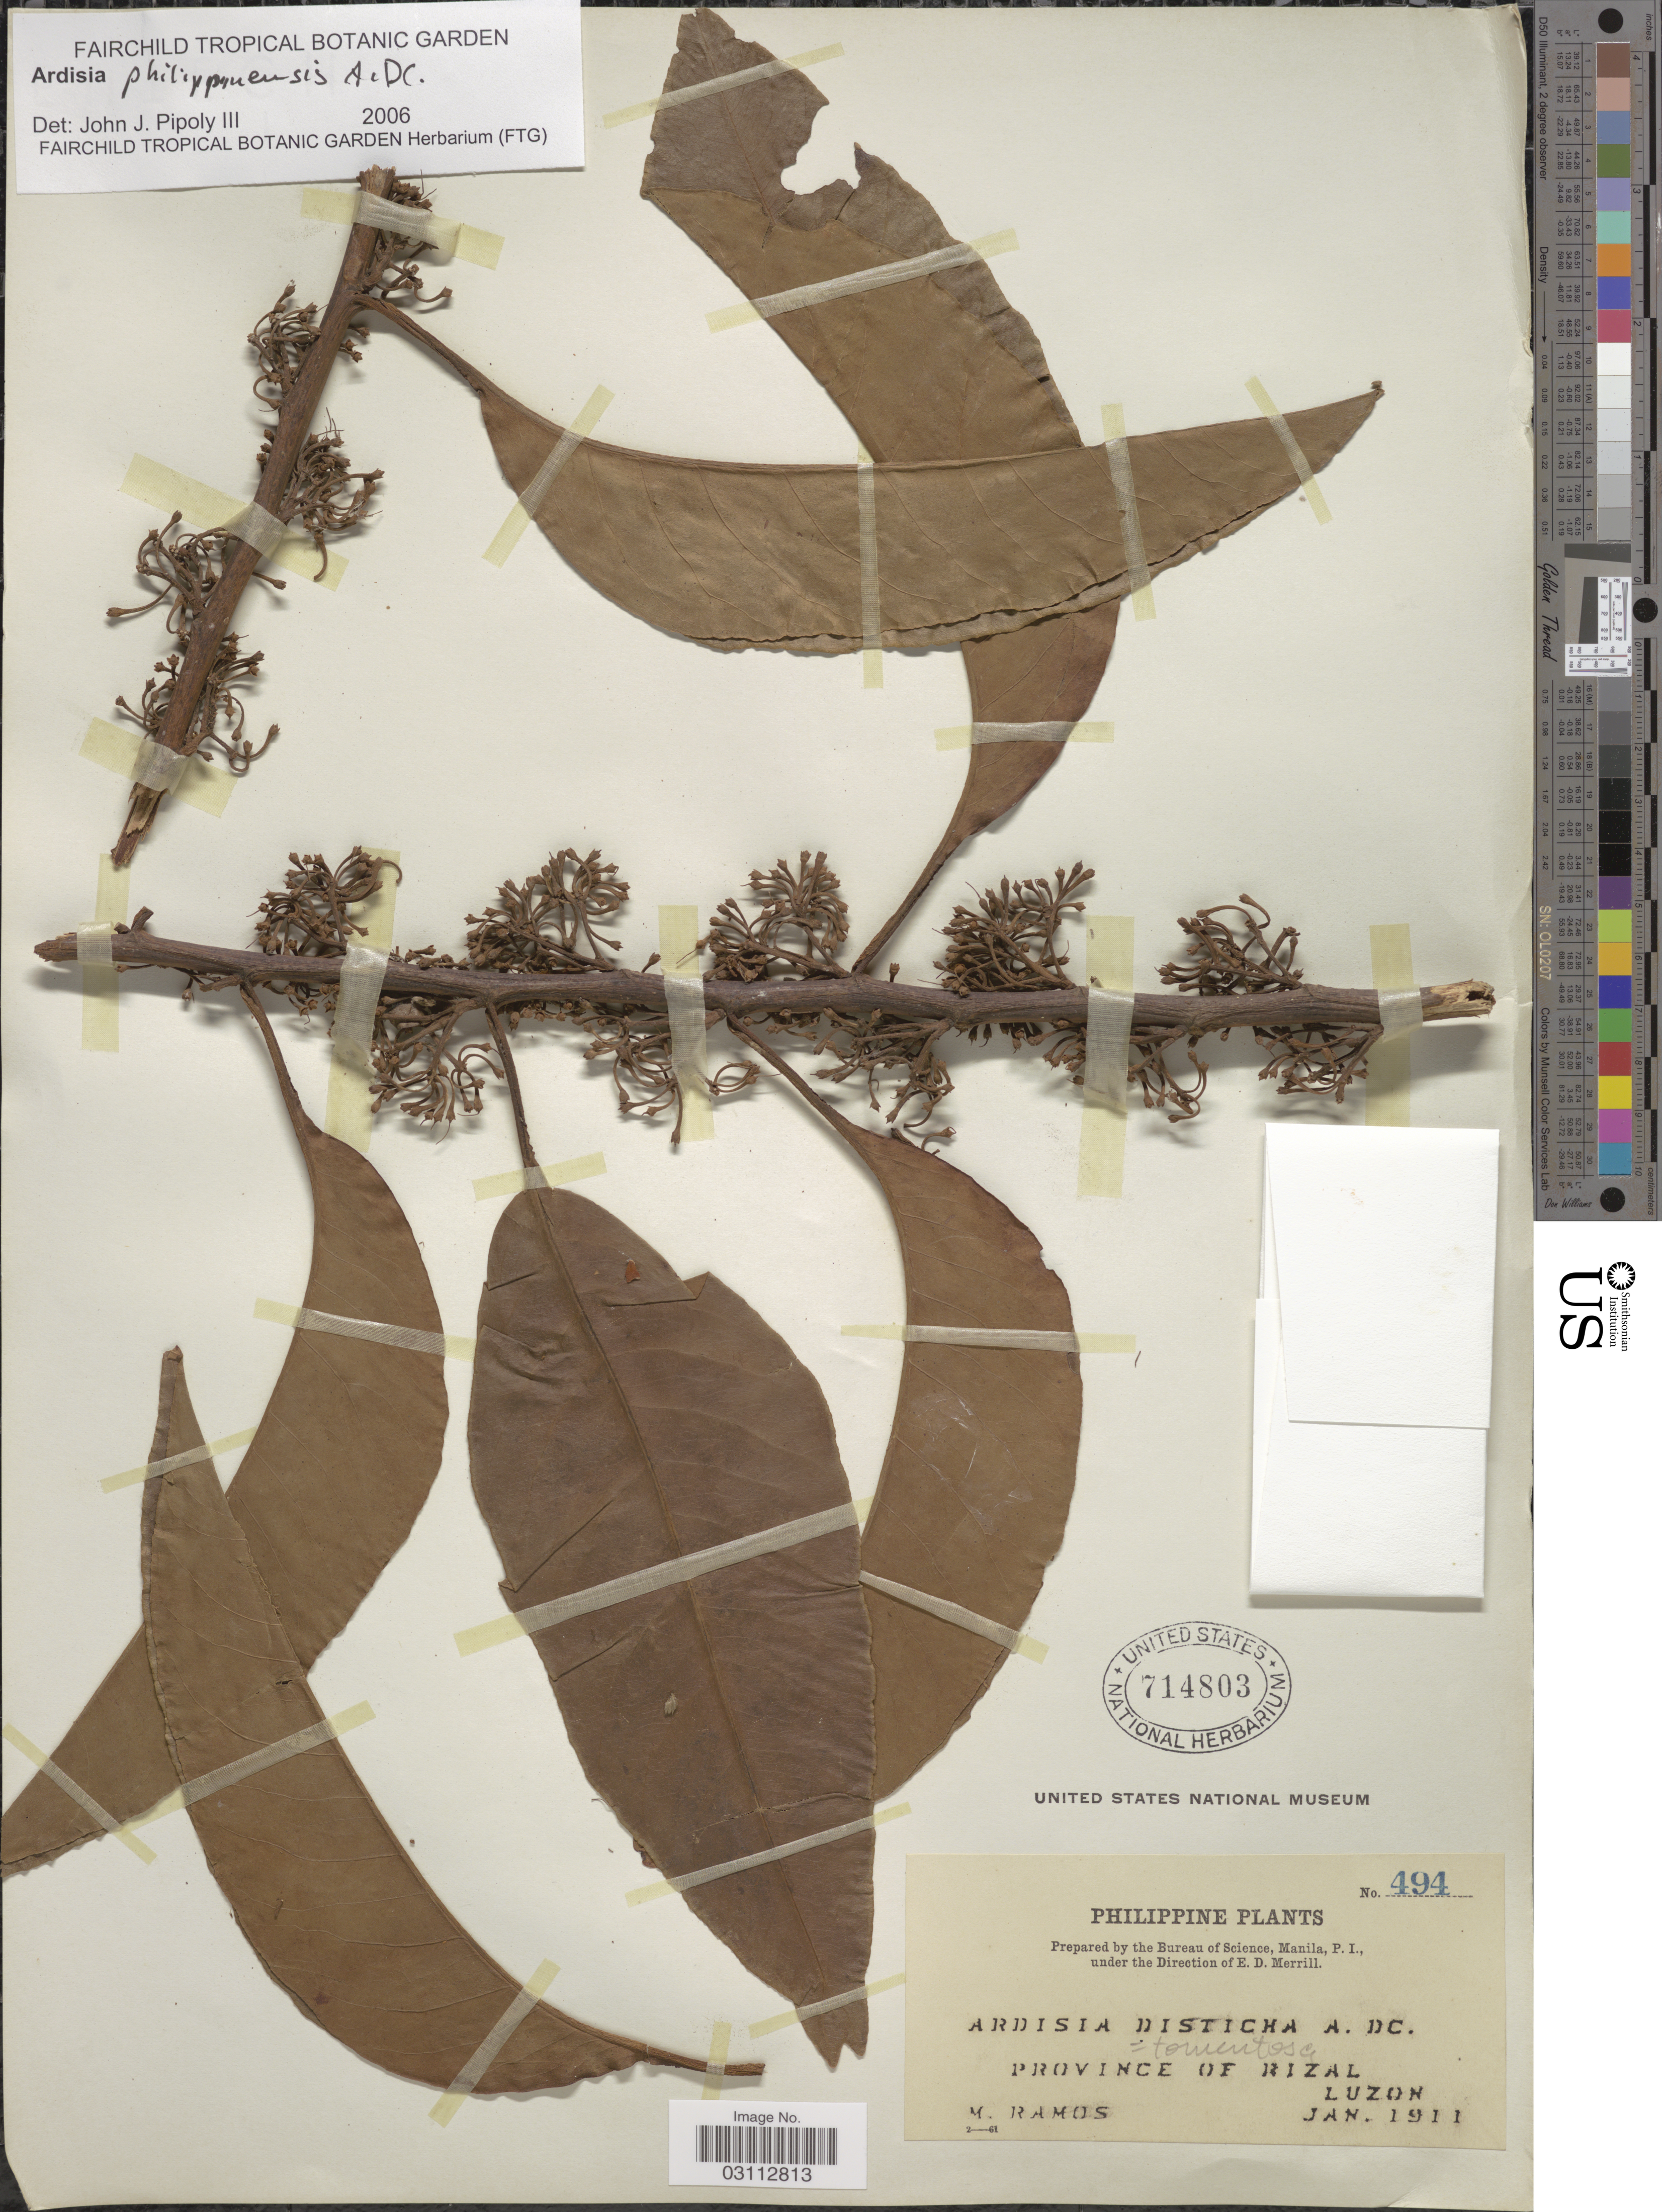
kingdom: Plantae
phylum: Tracheophyta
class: Magnoliopsida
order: Ericales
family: Primulaceae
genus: Ardisia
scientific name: Ardisia philippinensis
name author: A. DC.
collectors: M. Ramos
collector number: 494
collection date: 1911-01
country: Philippines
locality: Province of Rizal. Luzon.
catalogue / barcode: US 714803